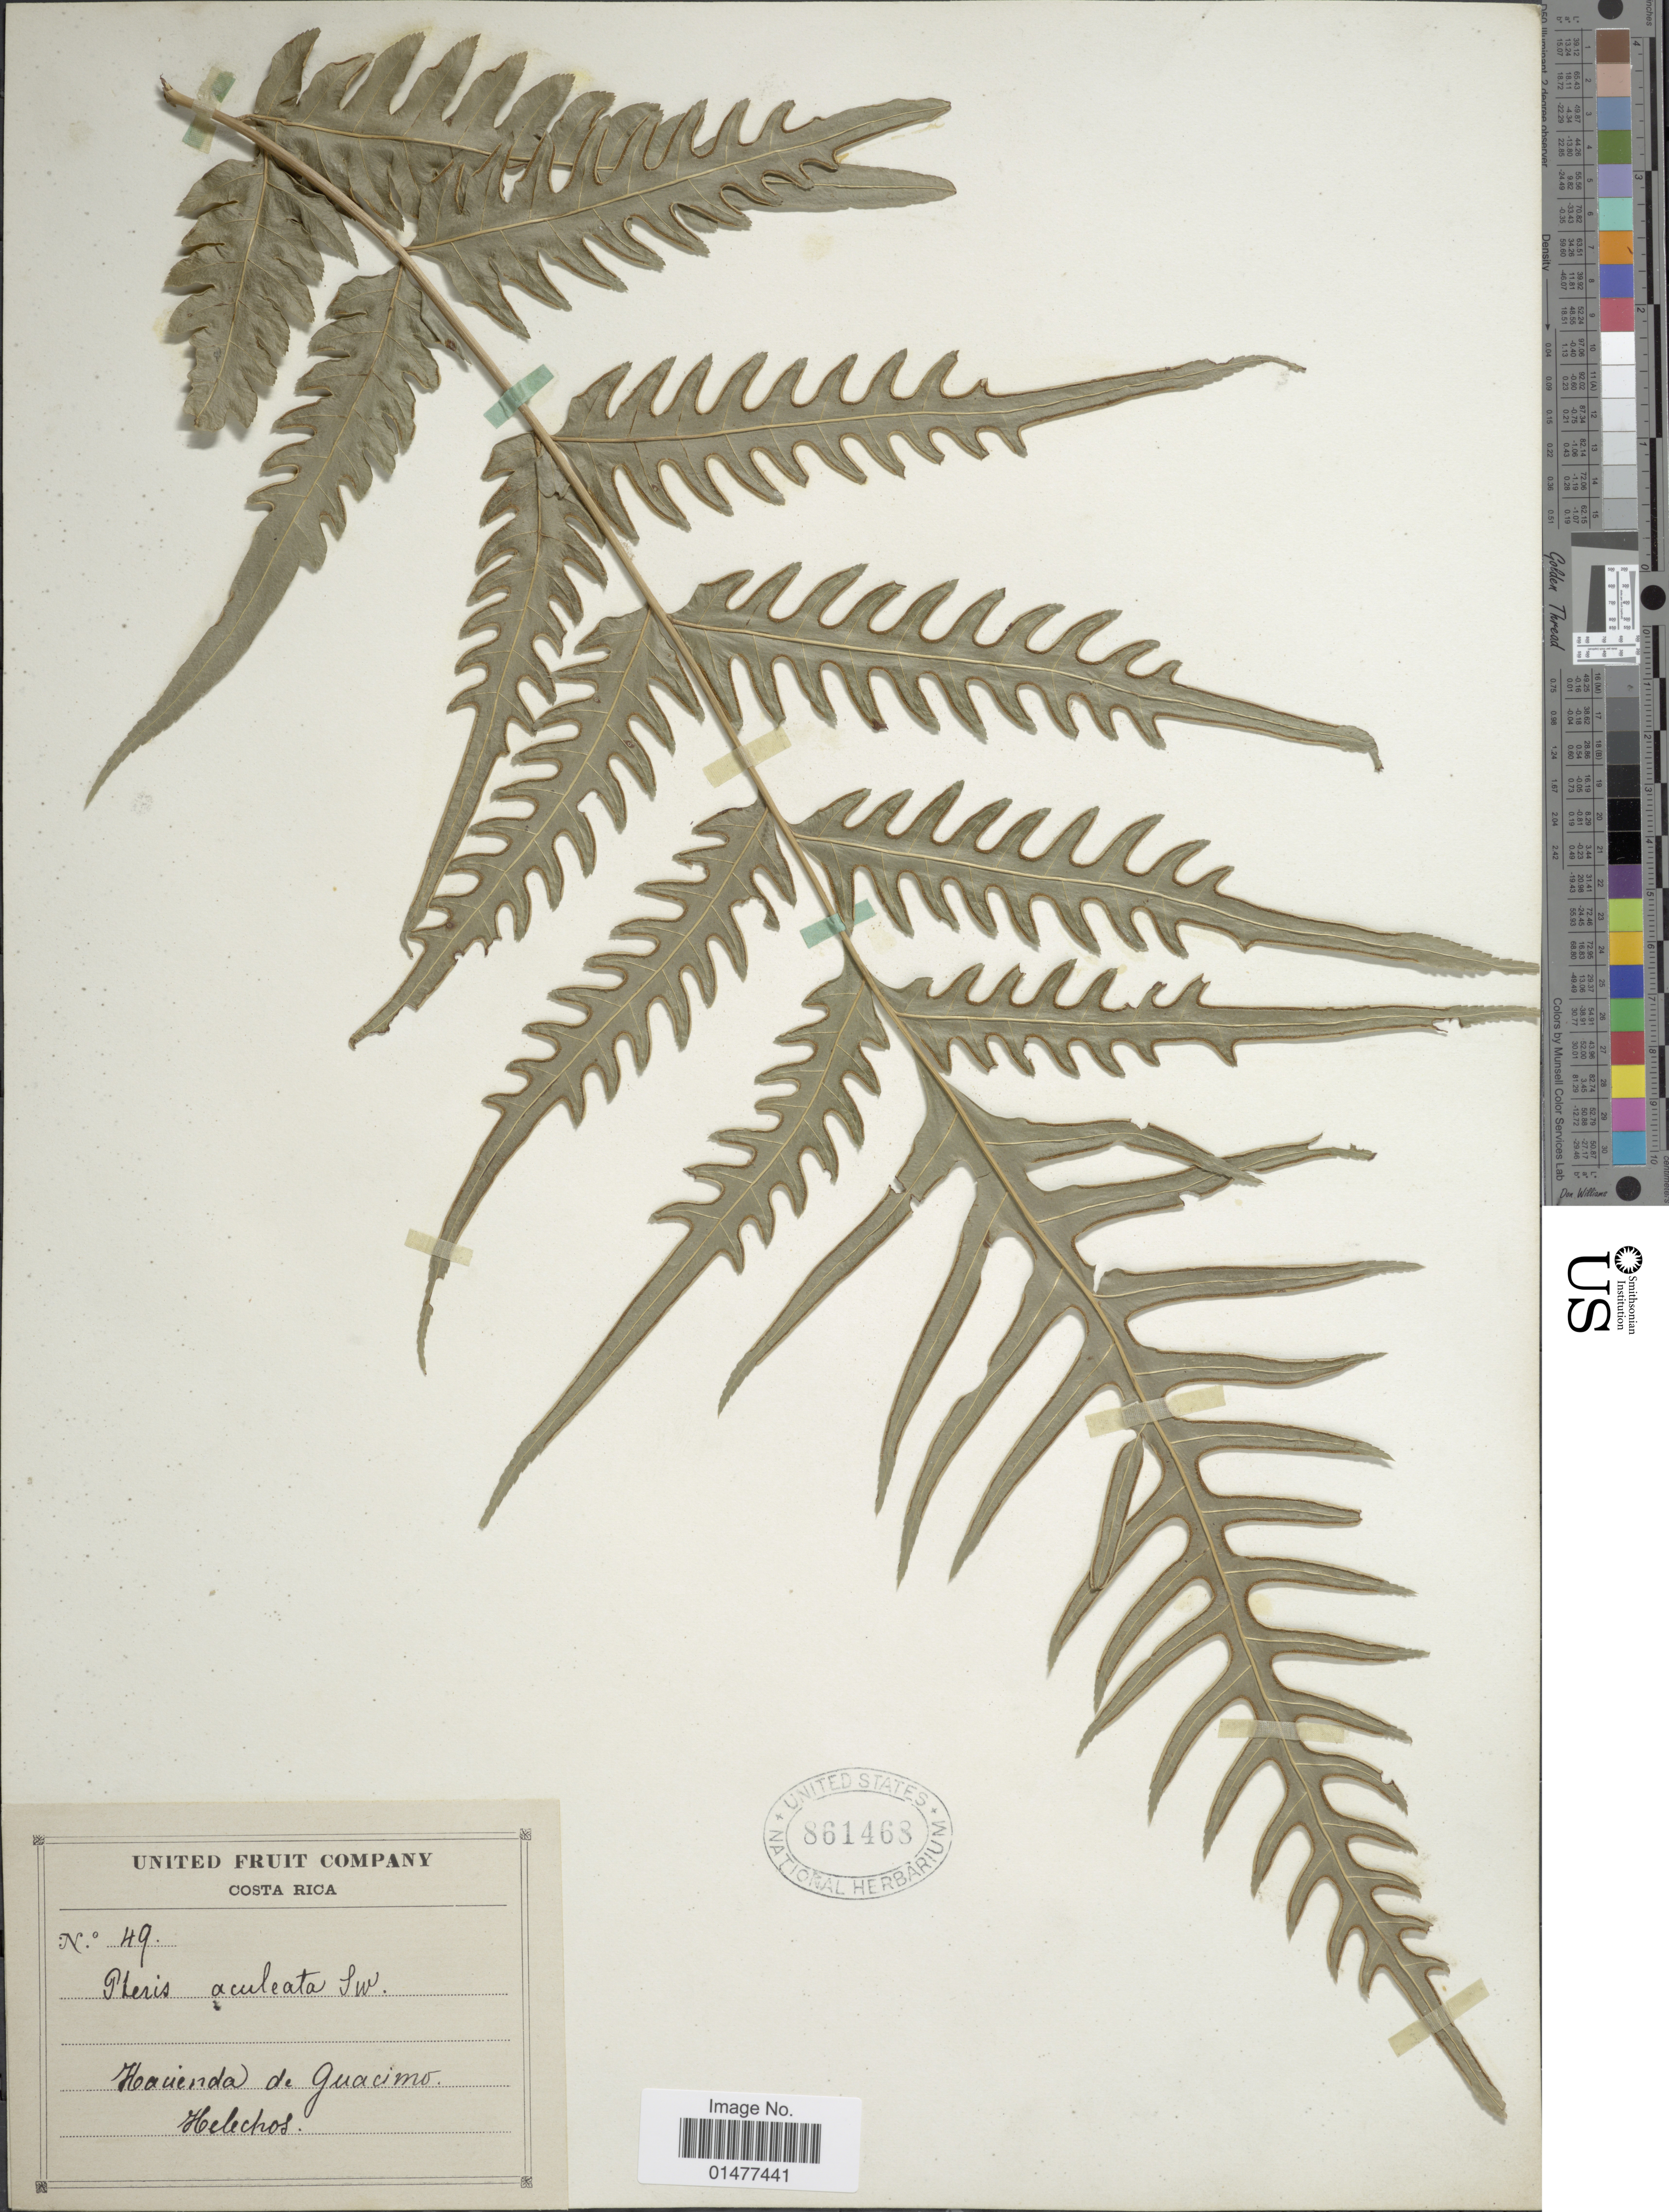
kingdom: Plantae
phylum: Tracheophyta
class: Polypodiopsida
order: Polypodiales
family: Pteridaceae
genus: Pteris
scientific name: Pteris altissima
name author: Poir.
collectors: United Fruit Company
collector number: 49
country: Costa Rica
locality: Hacienda de Guacimo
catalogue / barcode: US 861463